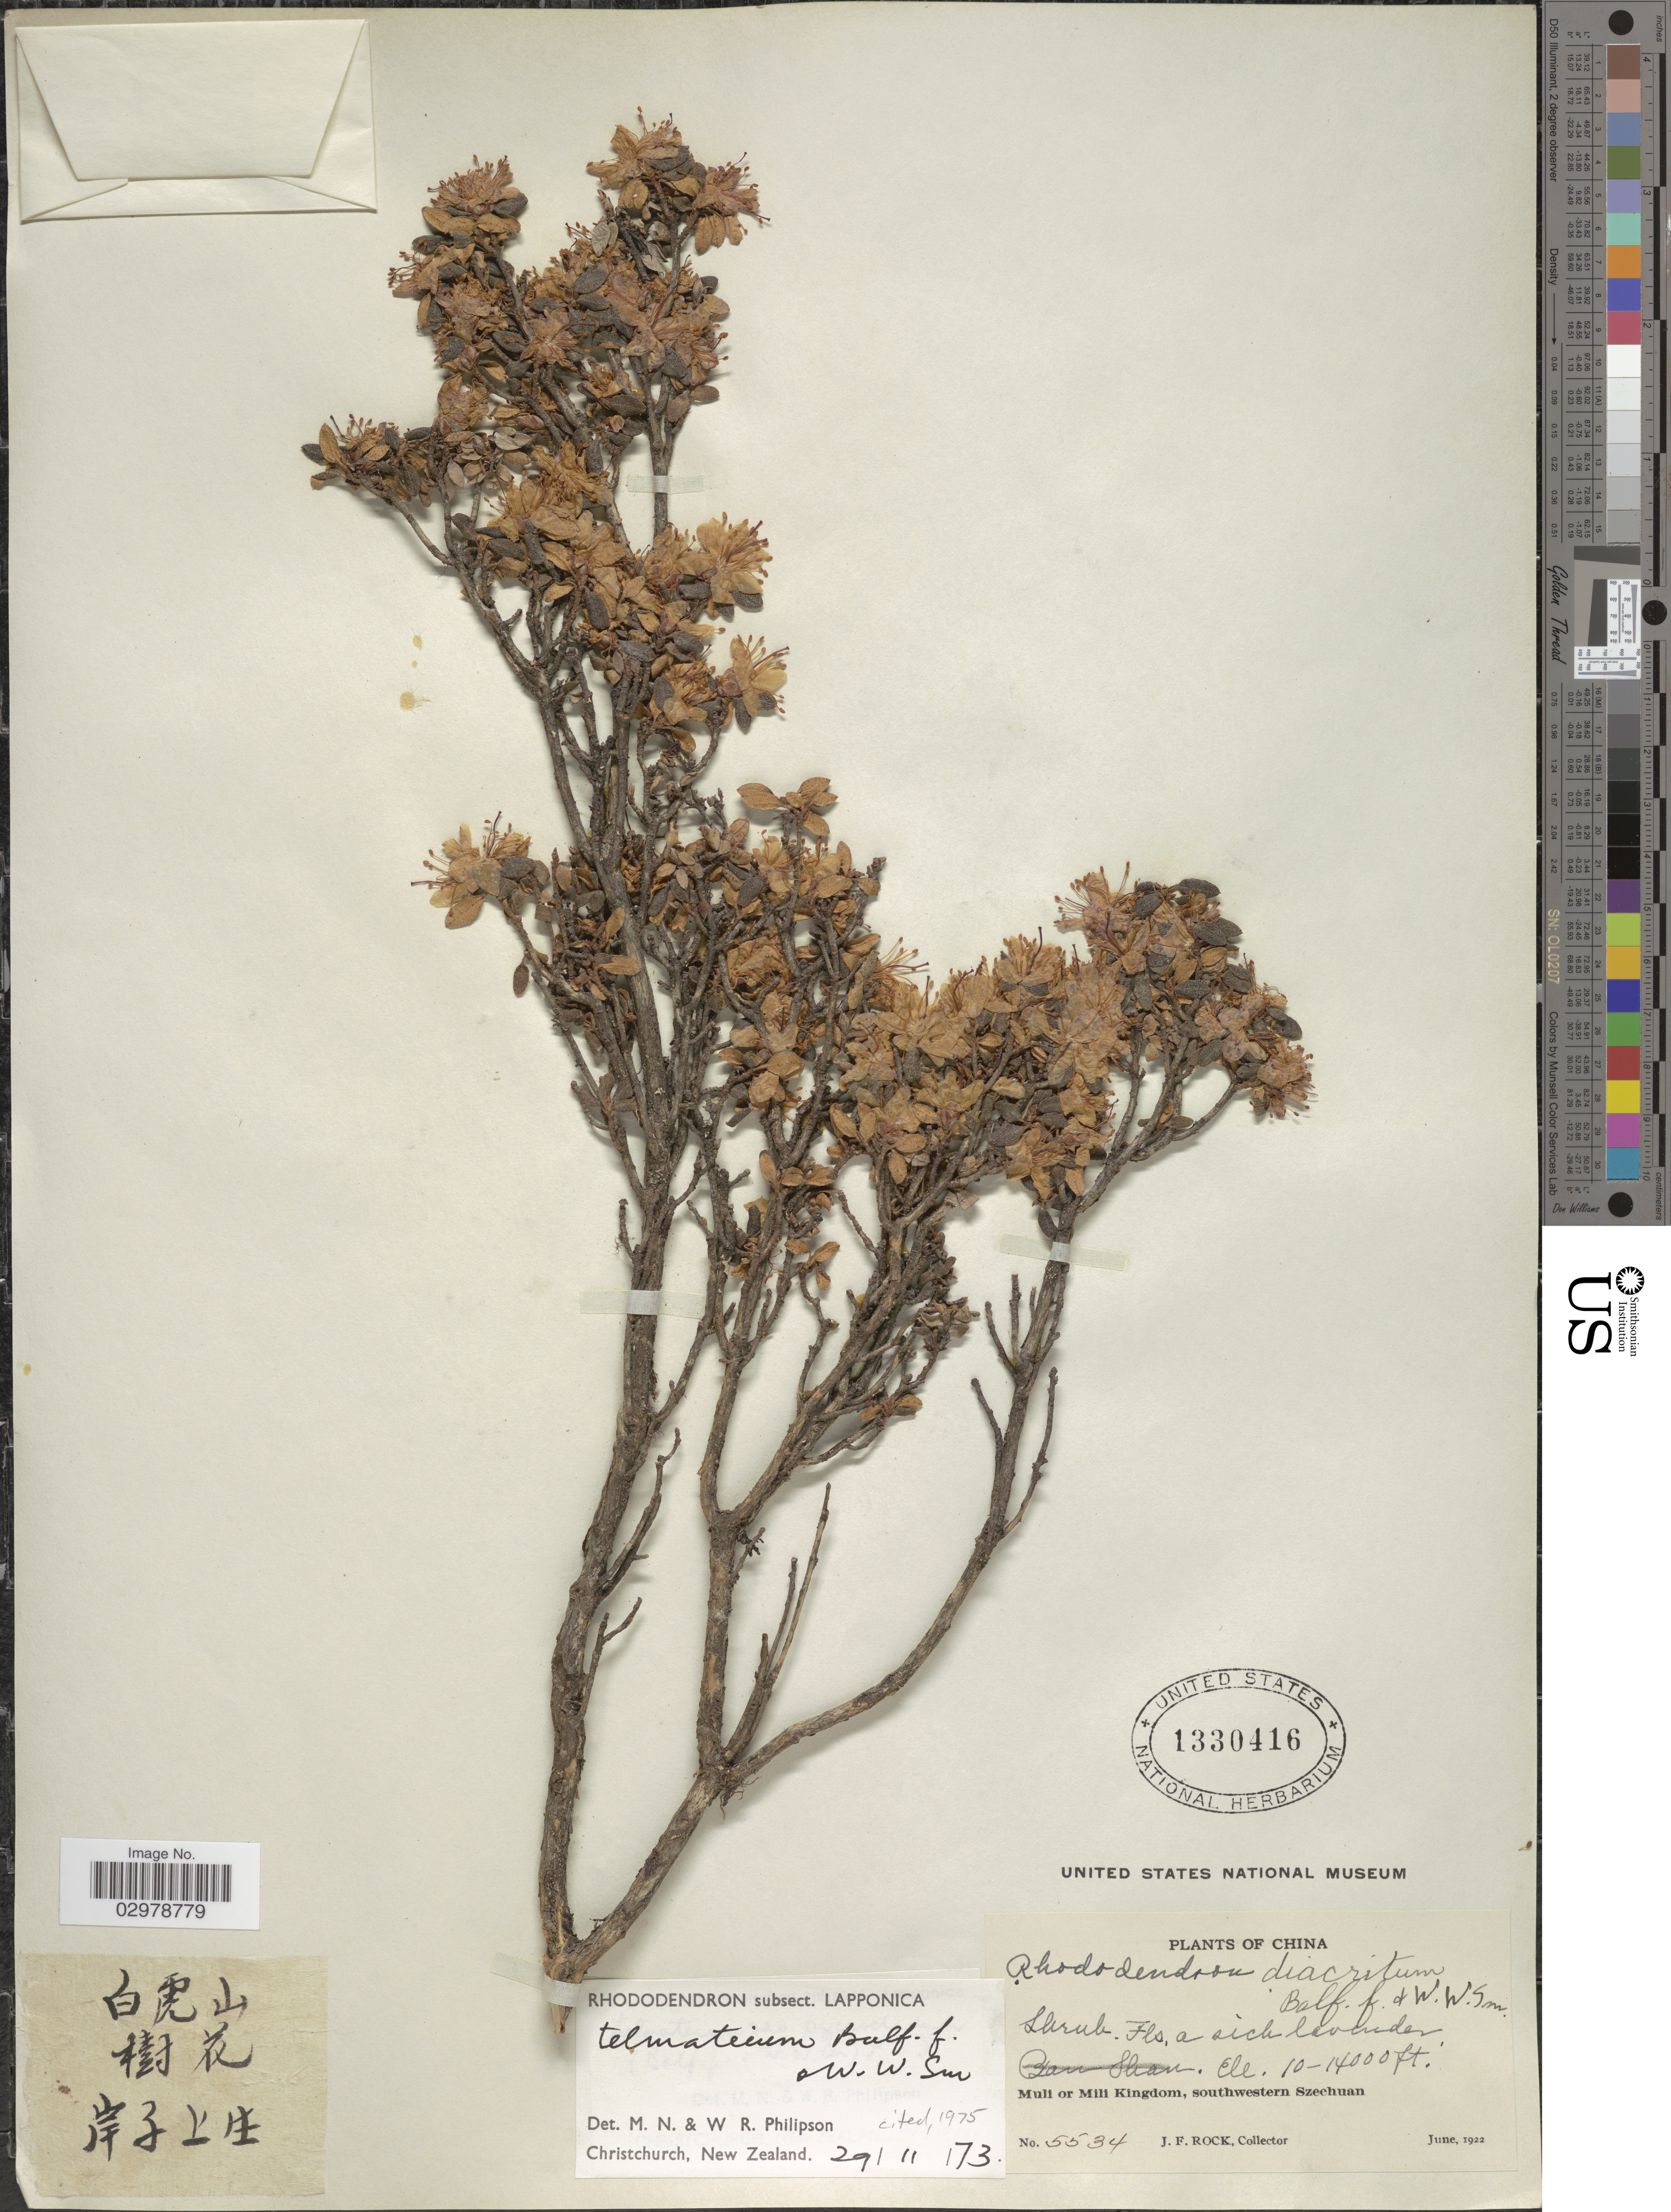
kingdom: Plantae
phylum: Tracheophyta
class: Magnoliopsida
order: Ericales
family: Ericaceae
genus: Rhododendron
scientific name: Rhododendron telmateium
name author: Balf. f. & W.W. Sm.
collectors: J. Rock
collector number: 5534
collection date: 1922-06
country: China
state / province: Sichuan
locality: Muli or Mili Kingdom, southwestern Szechuan.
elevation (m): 3048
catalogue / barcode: US 1330416